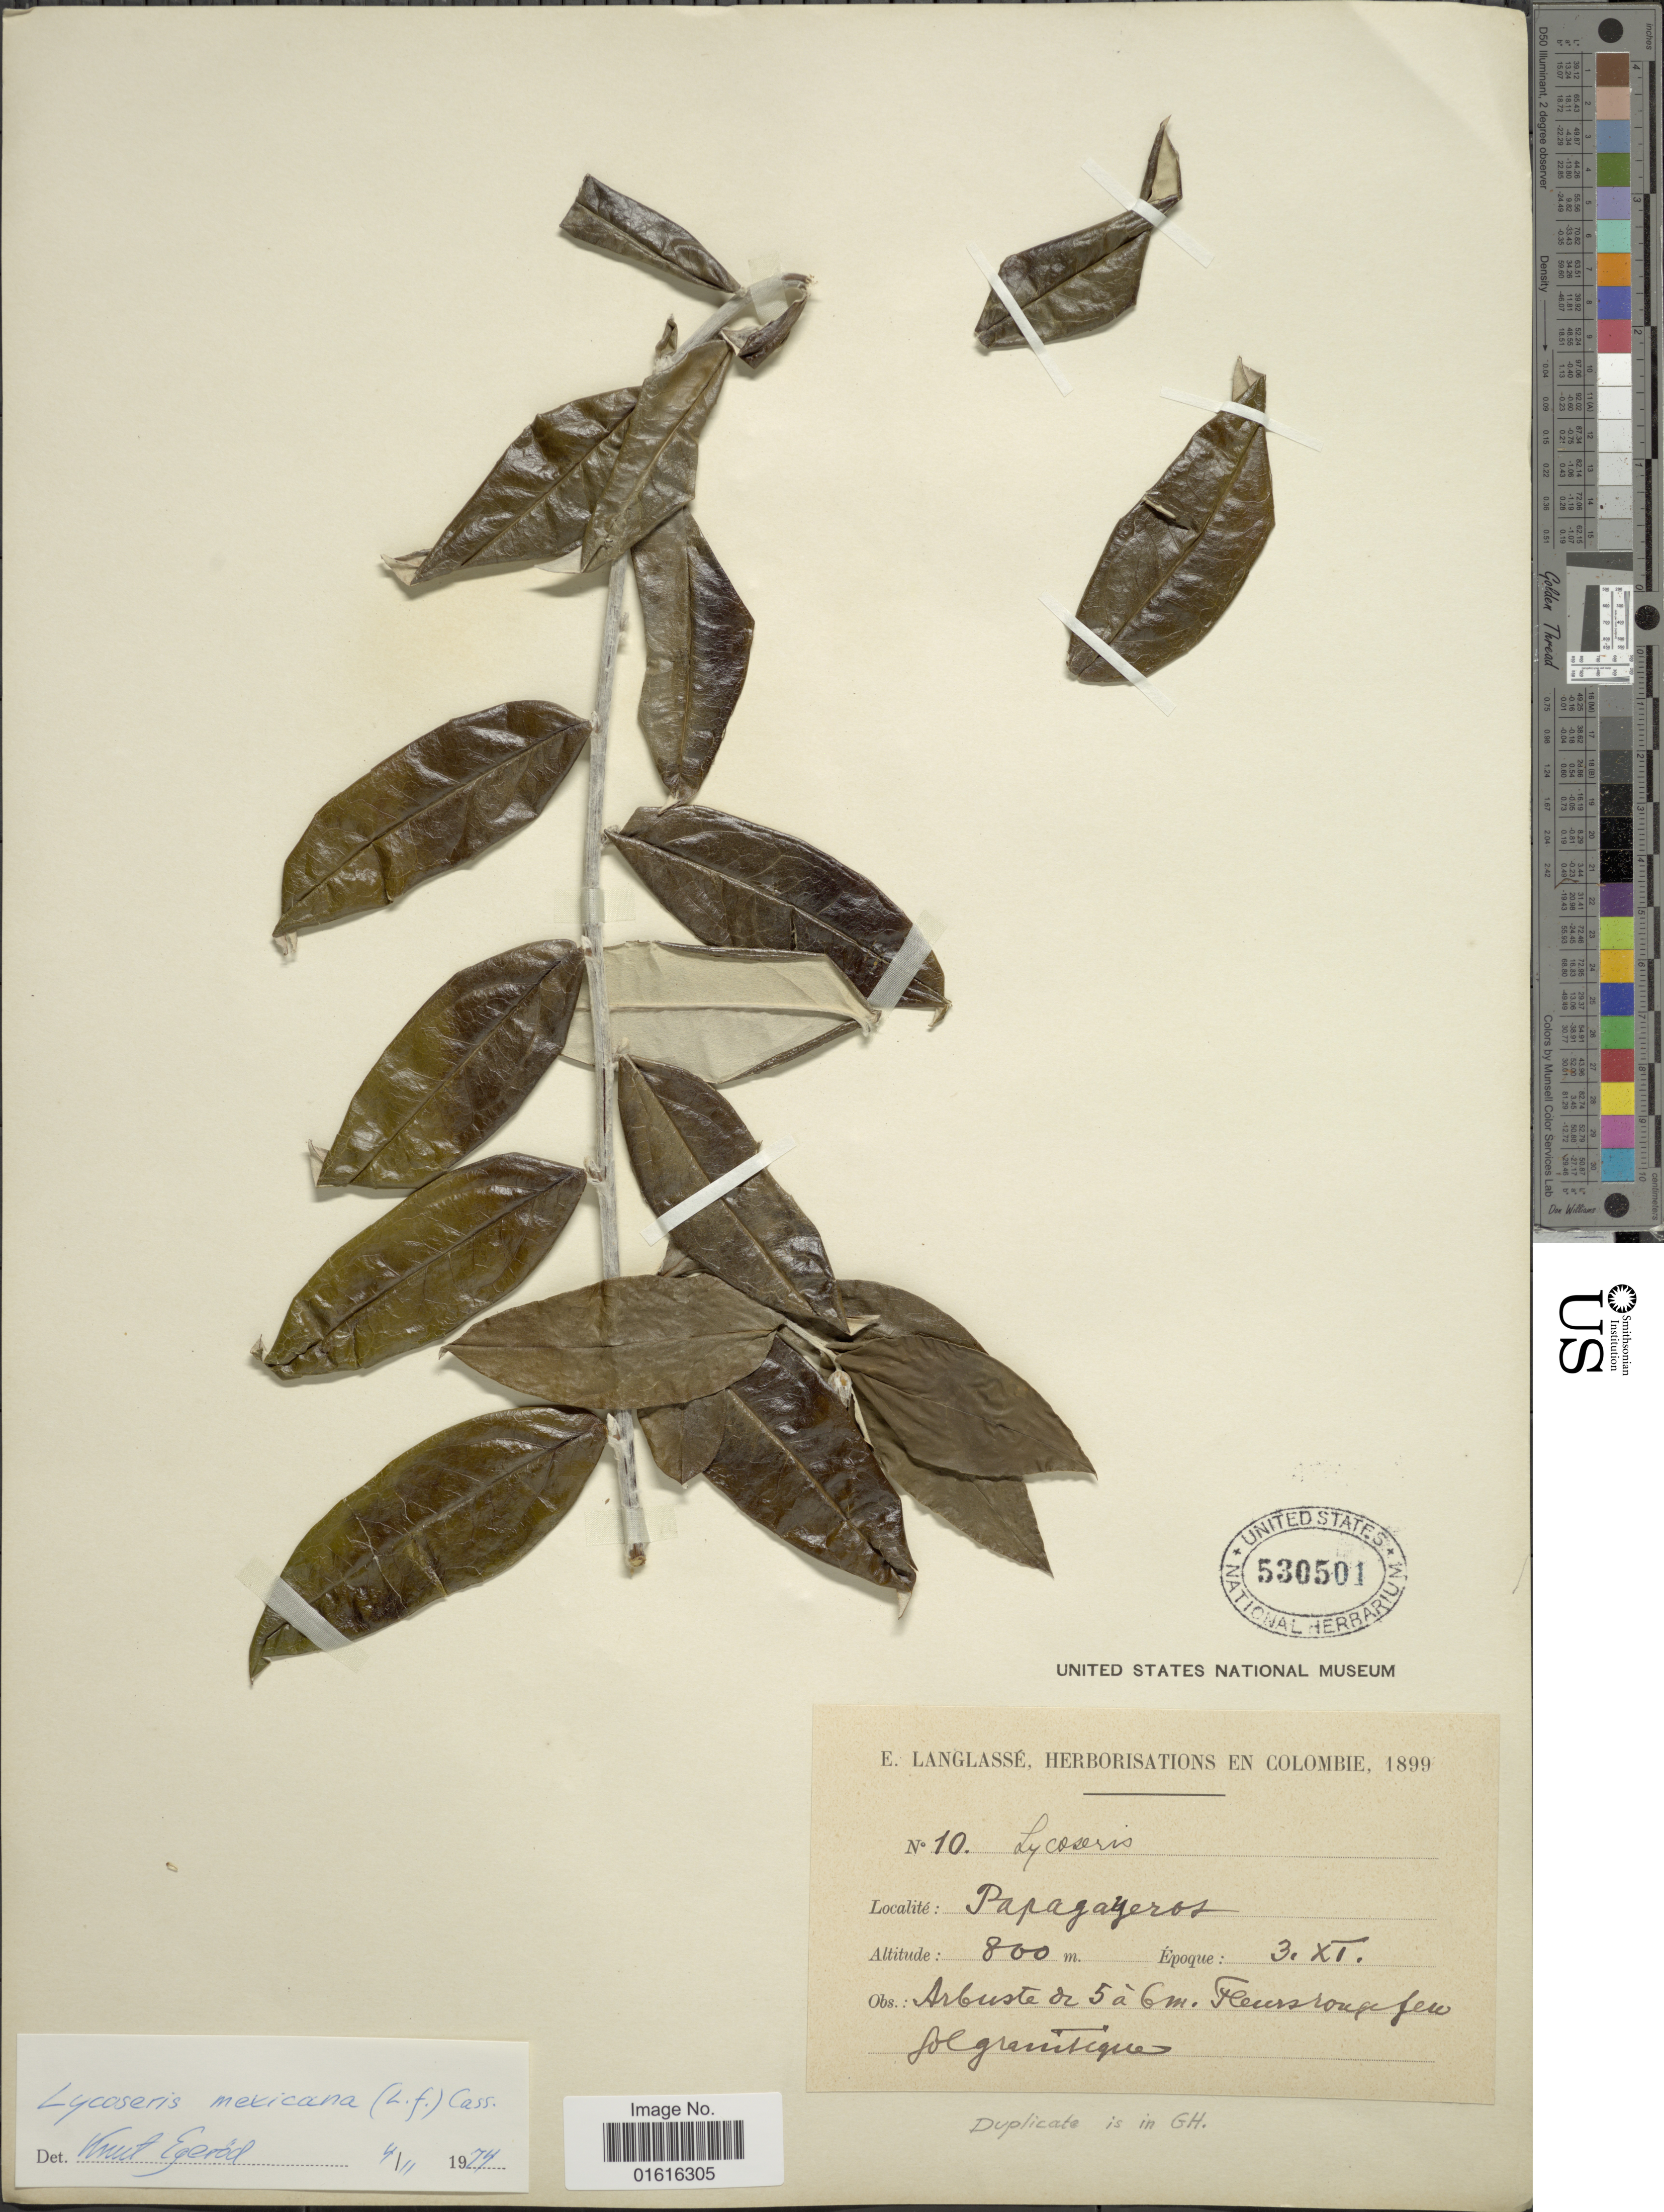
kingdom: Plantae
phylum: Tracheophyta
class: Magnoliopsida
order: Asterales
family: Asteraceae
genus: Lycoseris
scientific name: Lycoseris mexicana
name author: (L. f.) Cass.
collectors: E. Langlassé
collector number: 10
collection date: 1899-11-03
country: Colombia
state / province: Valle del Cauca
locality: Papagayeros.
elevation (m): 800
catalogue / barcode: US 530501